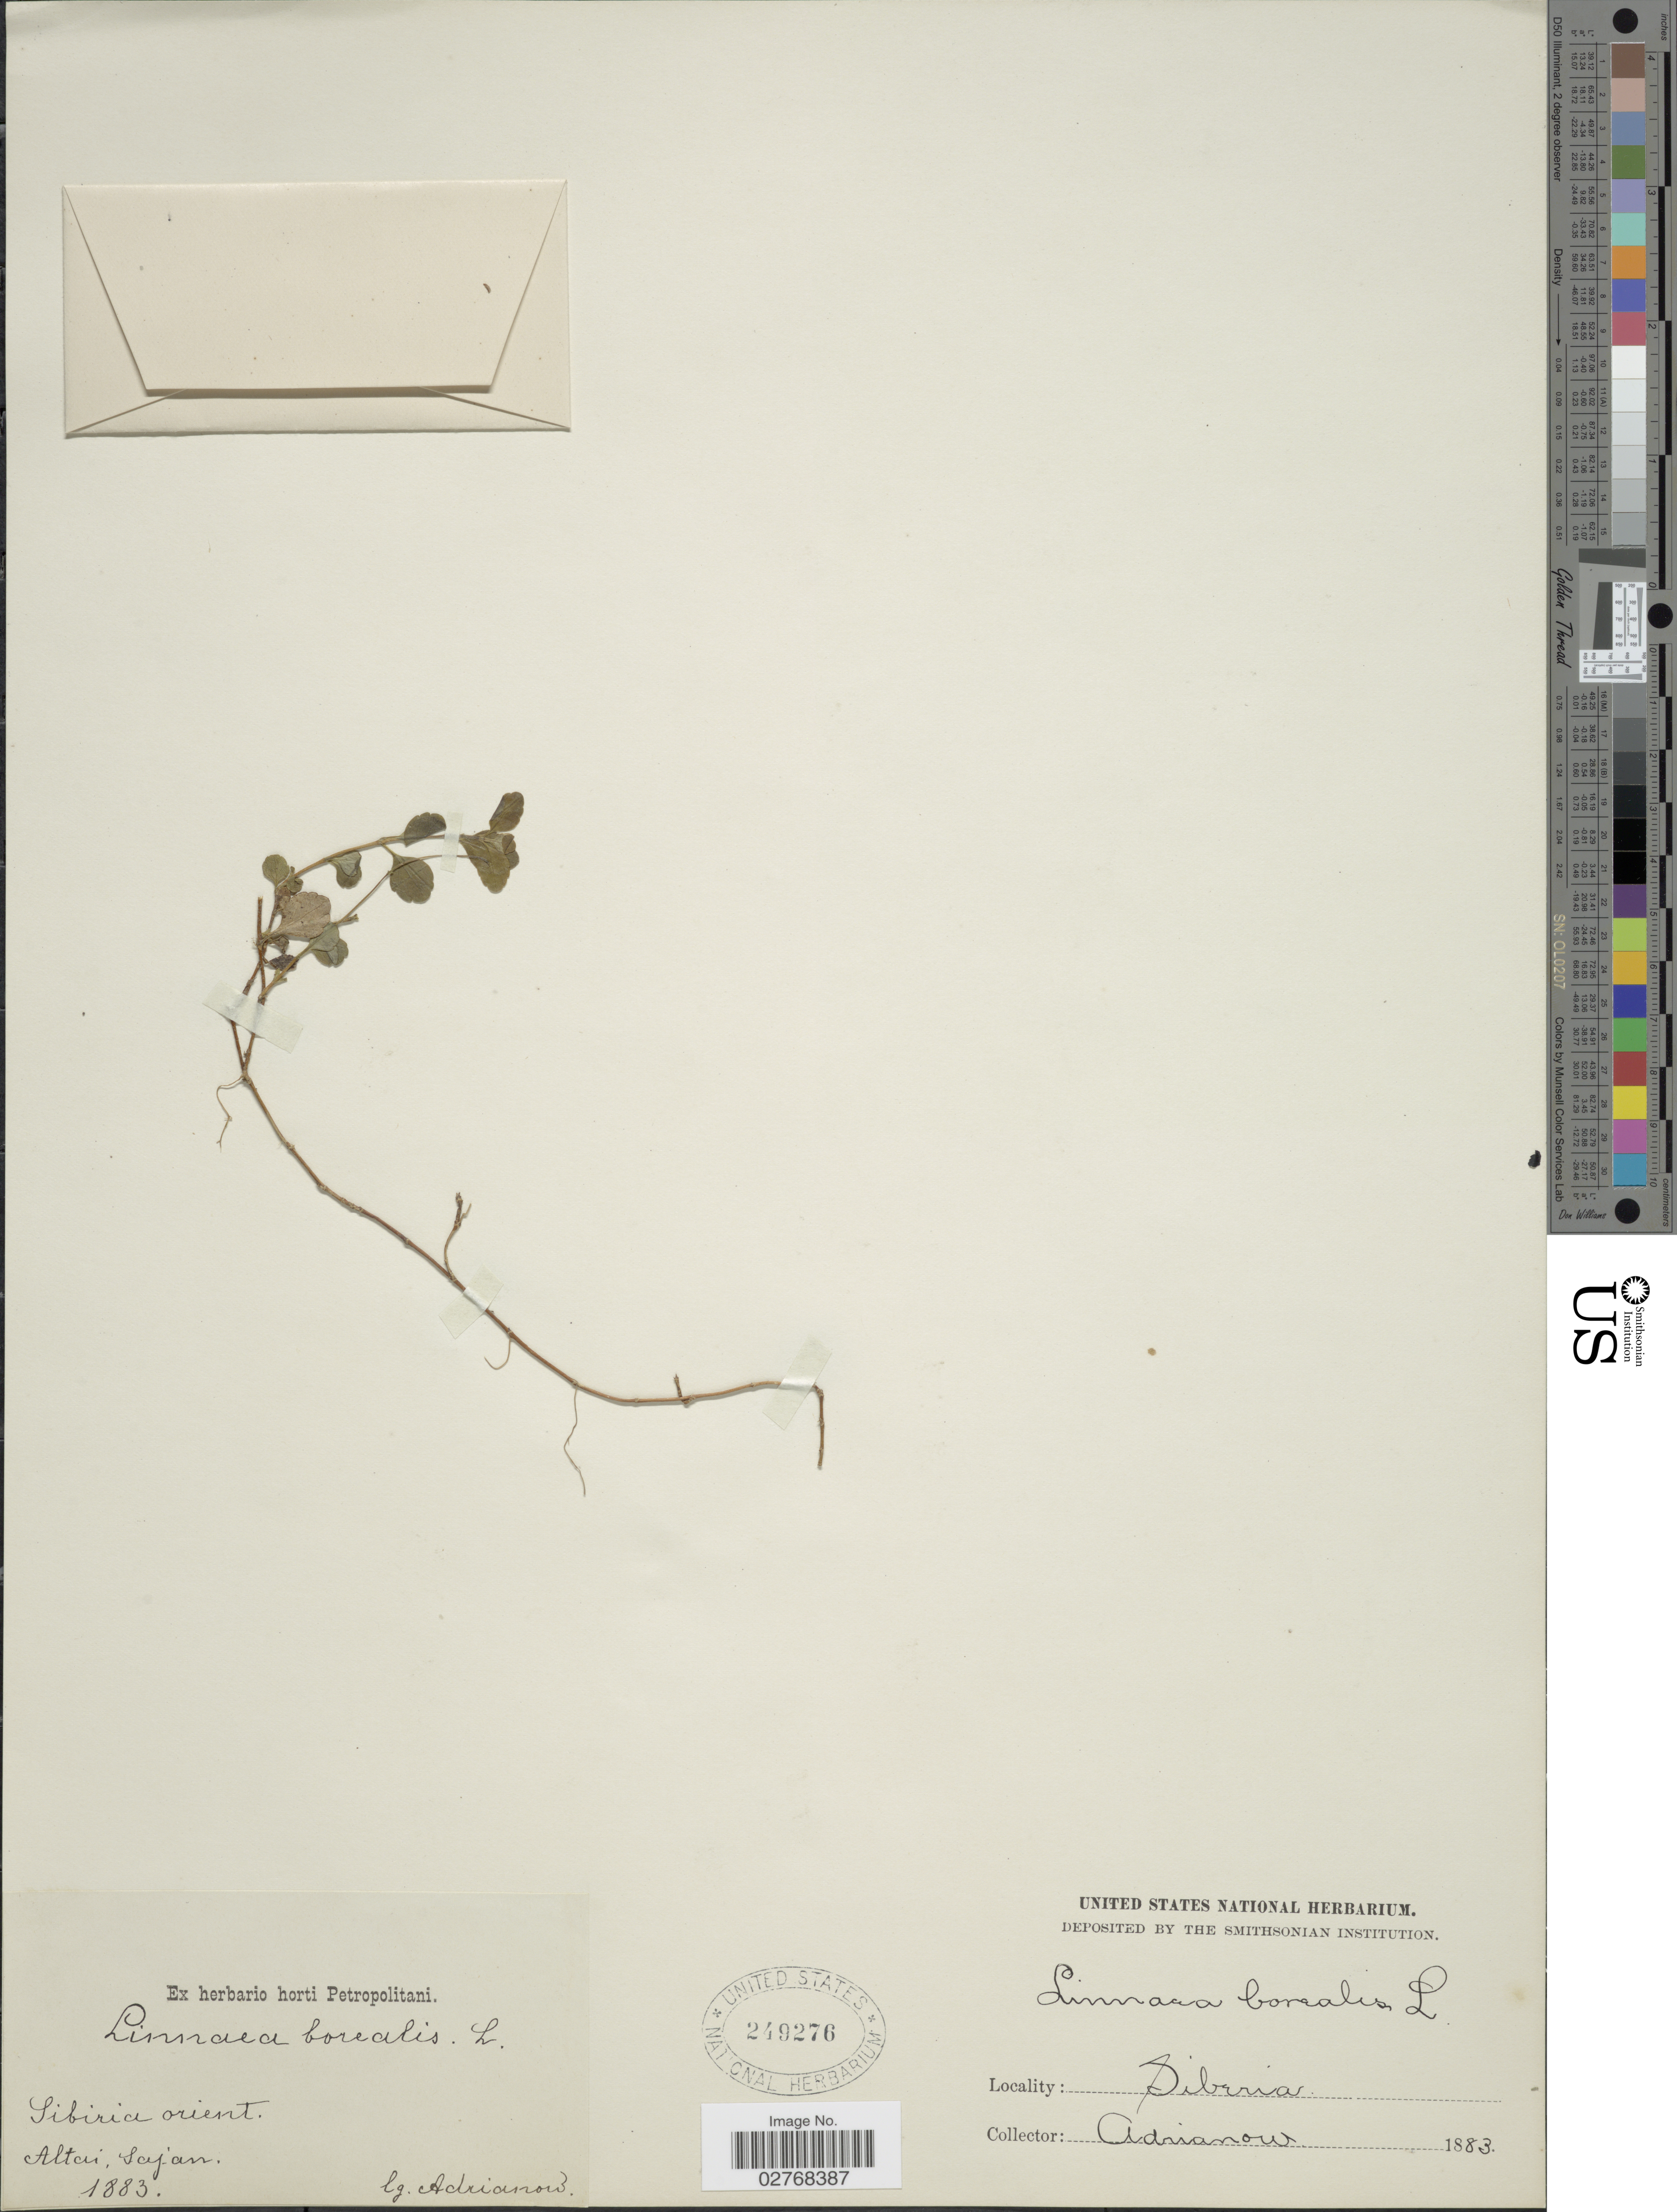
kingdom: Plantae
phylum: Tracheophyta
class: Magnoliopsida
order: Dipsacales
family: Caprifoliaceae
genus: Linnaea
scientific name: Linnaea borealis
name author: L.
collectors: -- Adrianow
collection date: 1883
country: Russian Federation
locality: Siberia orient. Altai. Sajan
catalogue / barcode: US 249276